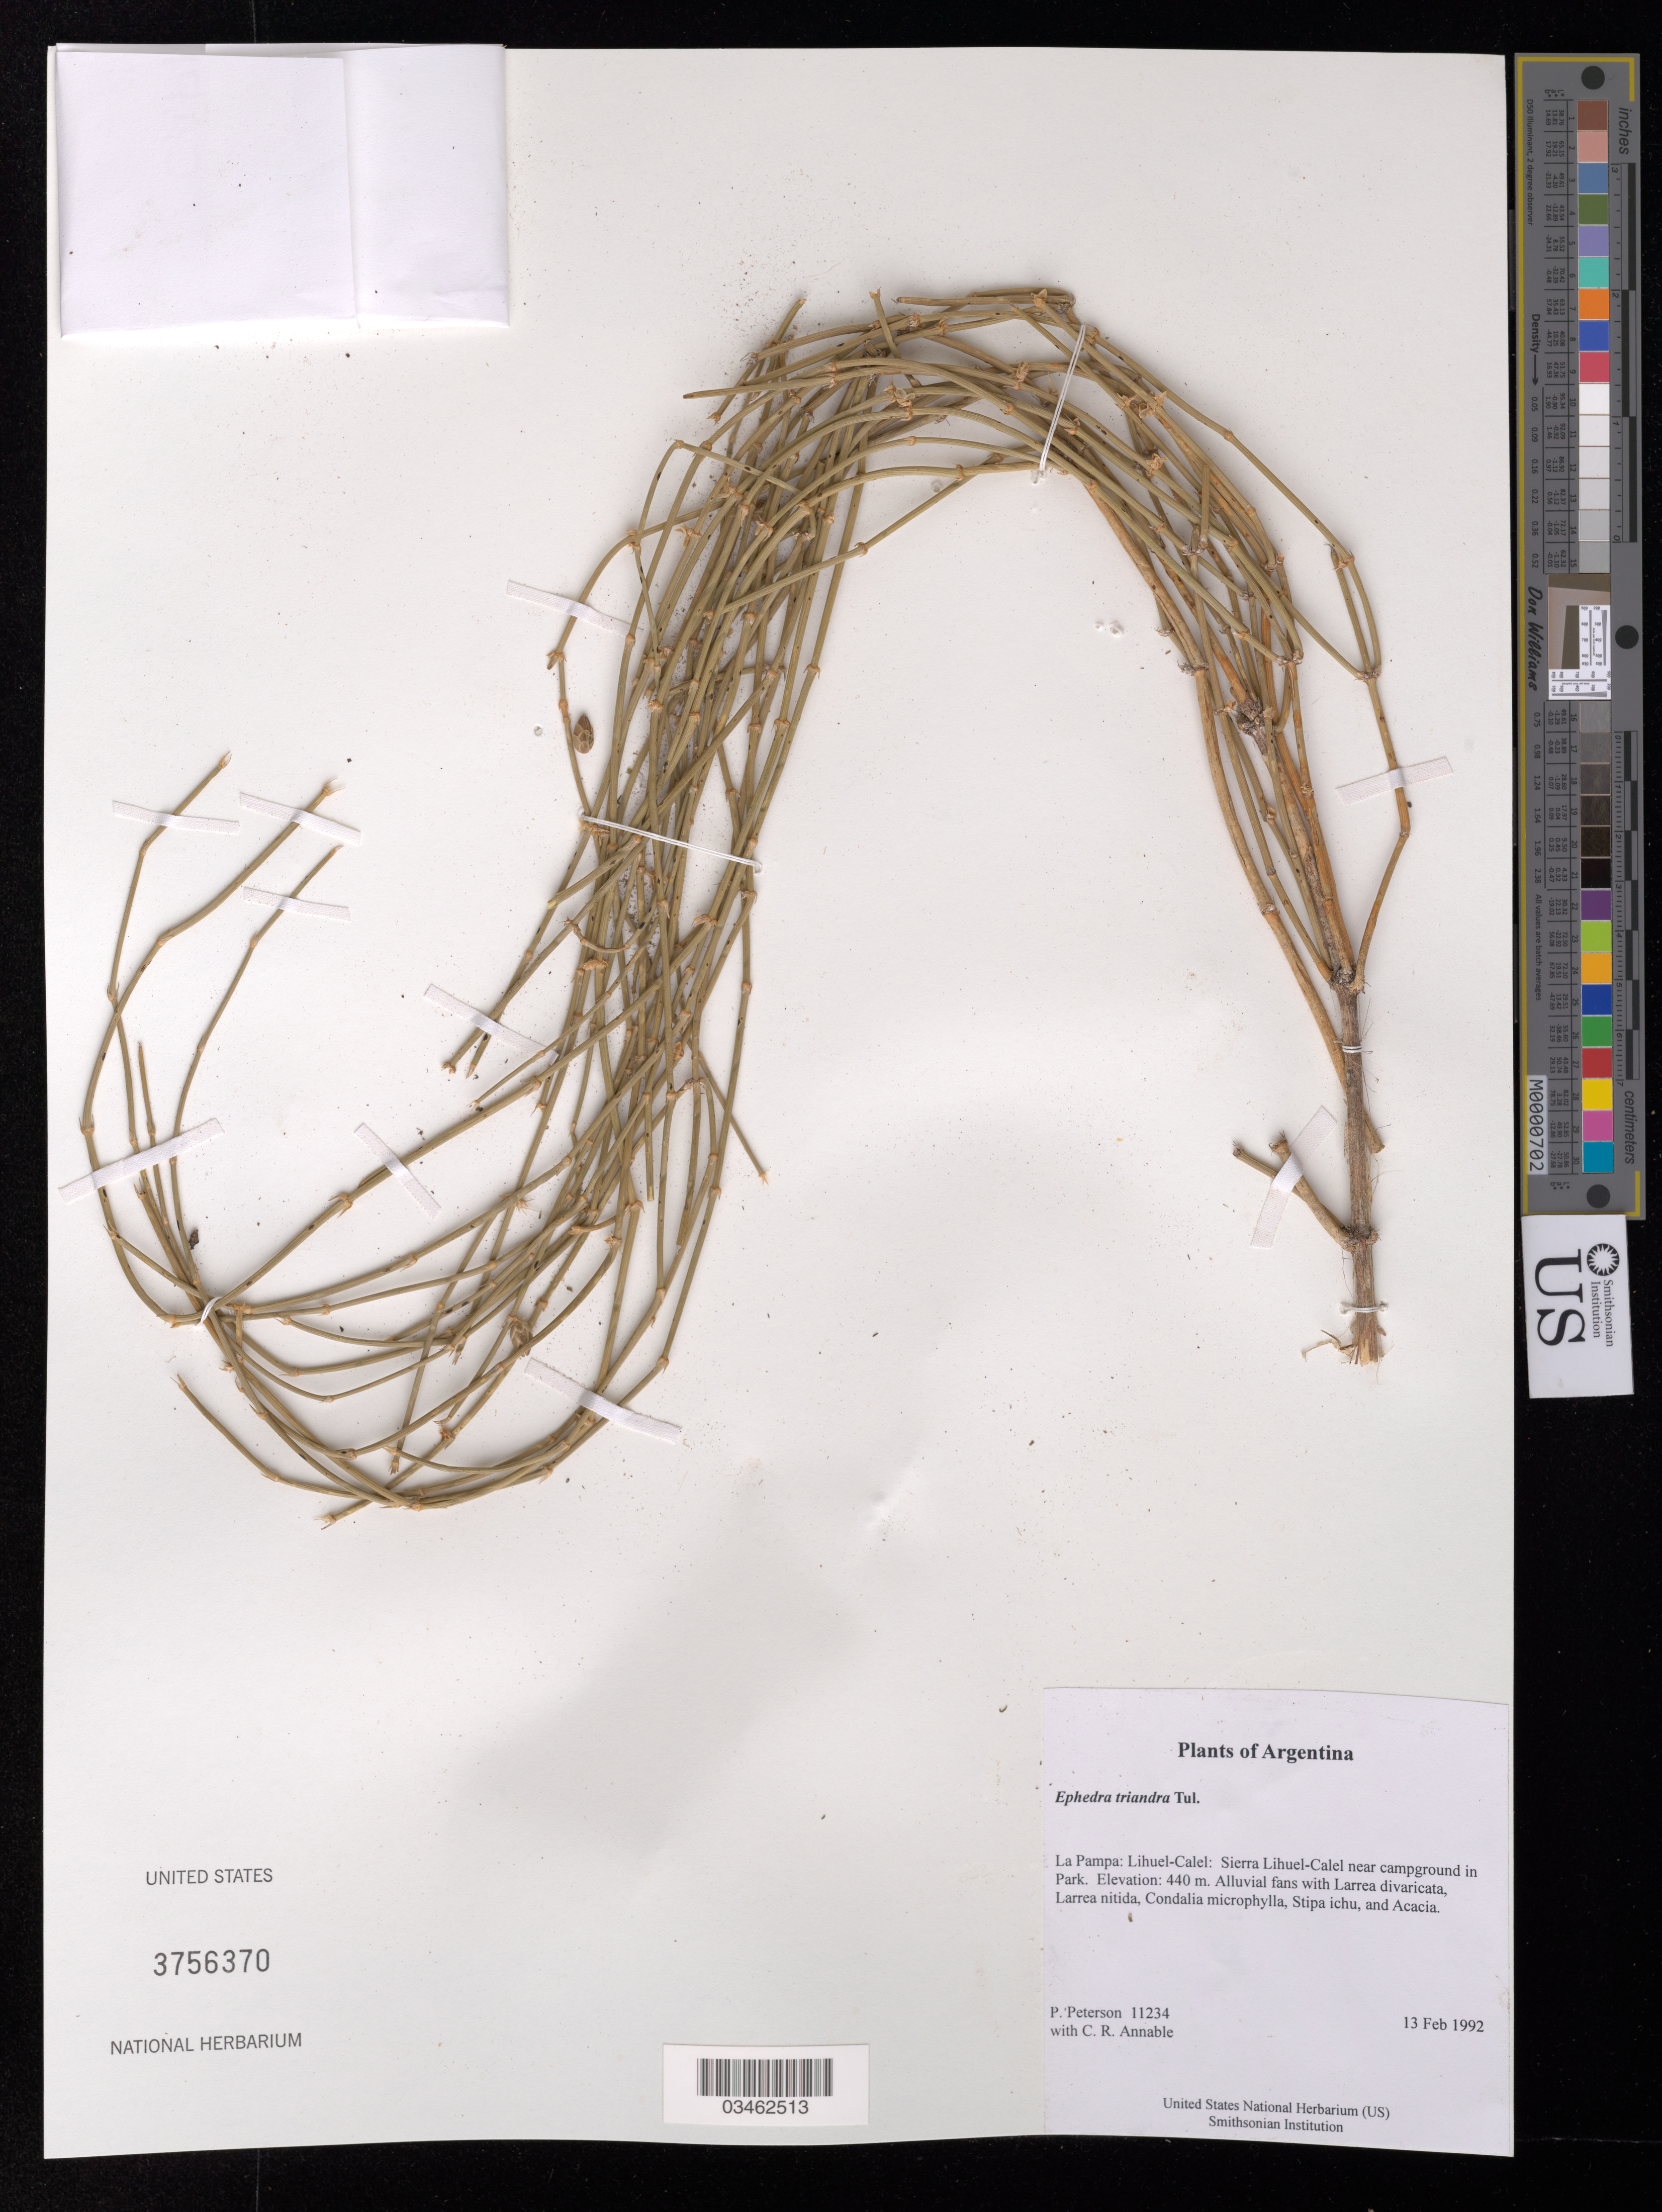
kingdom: Plantae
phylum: Tracheophyta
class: Gnetopsida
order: Ephedrales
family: Ephedraceae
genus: Ephedra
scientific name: Ephedra triandra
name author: Tul.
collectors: P. M. Peterson & C. R. Annable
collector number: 11234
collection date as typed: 13 Feb 1992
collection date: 1992-02-13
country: Argentina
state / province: La Pampa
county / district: Lihuel-Calel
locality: Sierra Lihuel-Calel near campground in Park.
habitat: Alluvial fans with Larrea divaricata, Larrea nitida, Condalia microphylla, Stipa ichu, and Acacia.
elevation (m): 440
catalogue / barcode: US 3756370